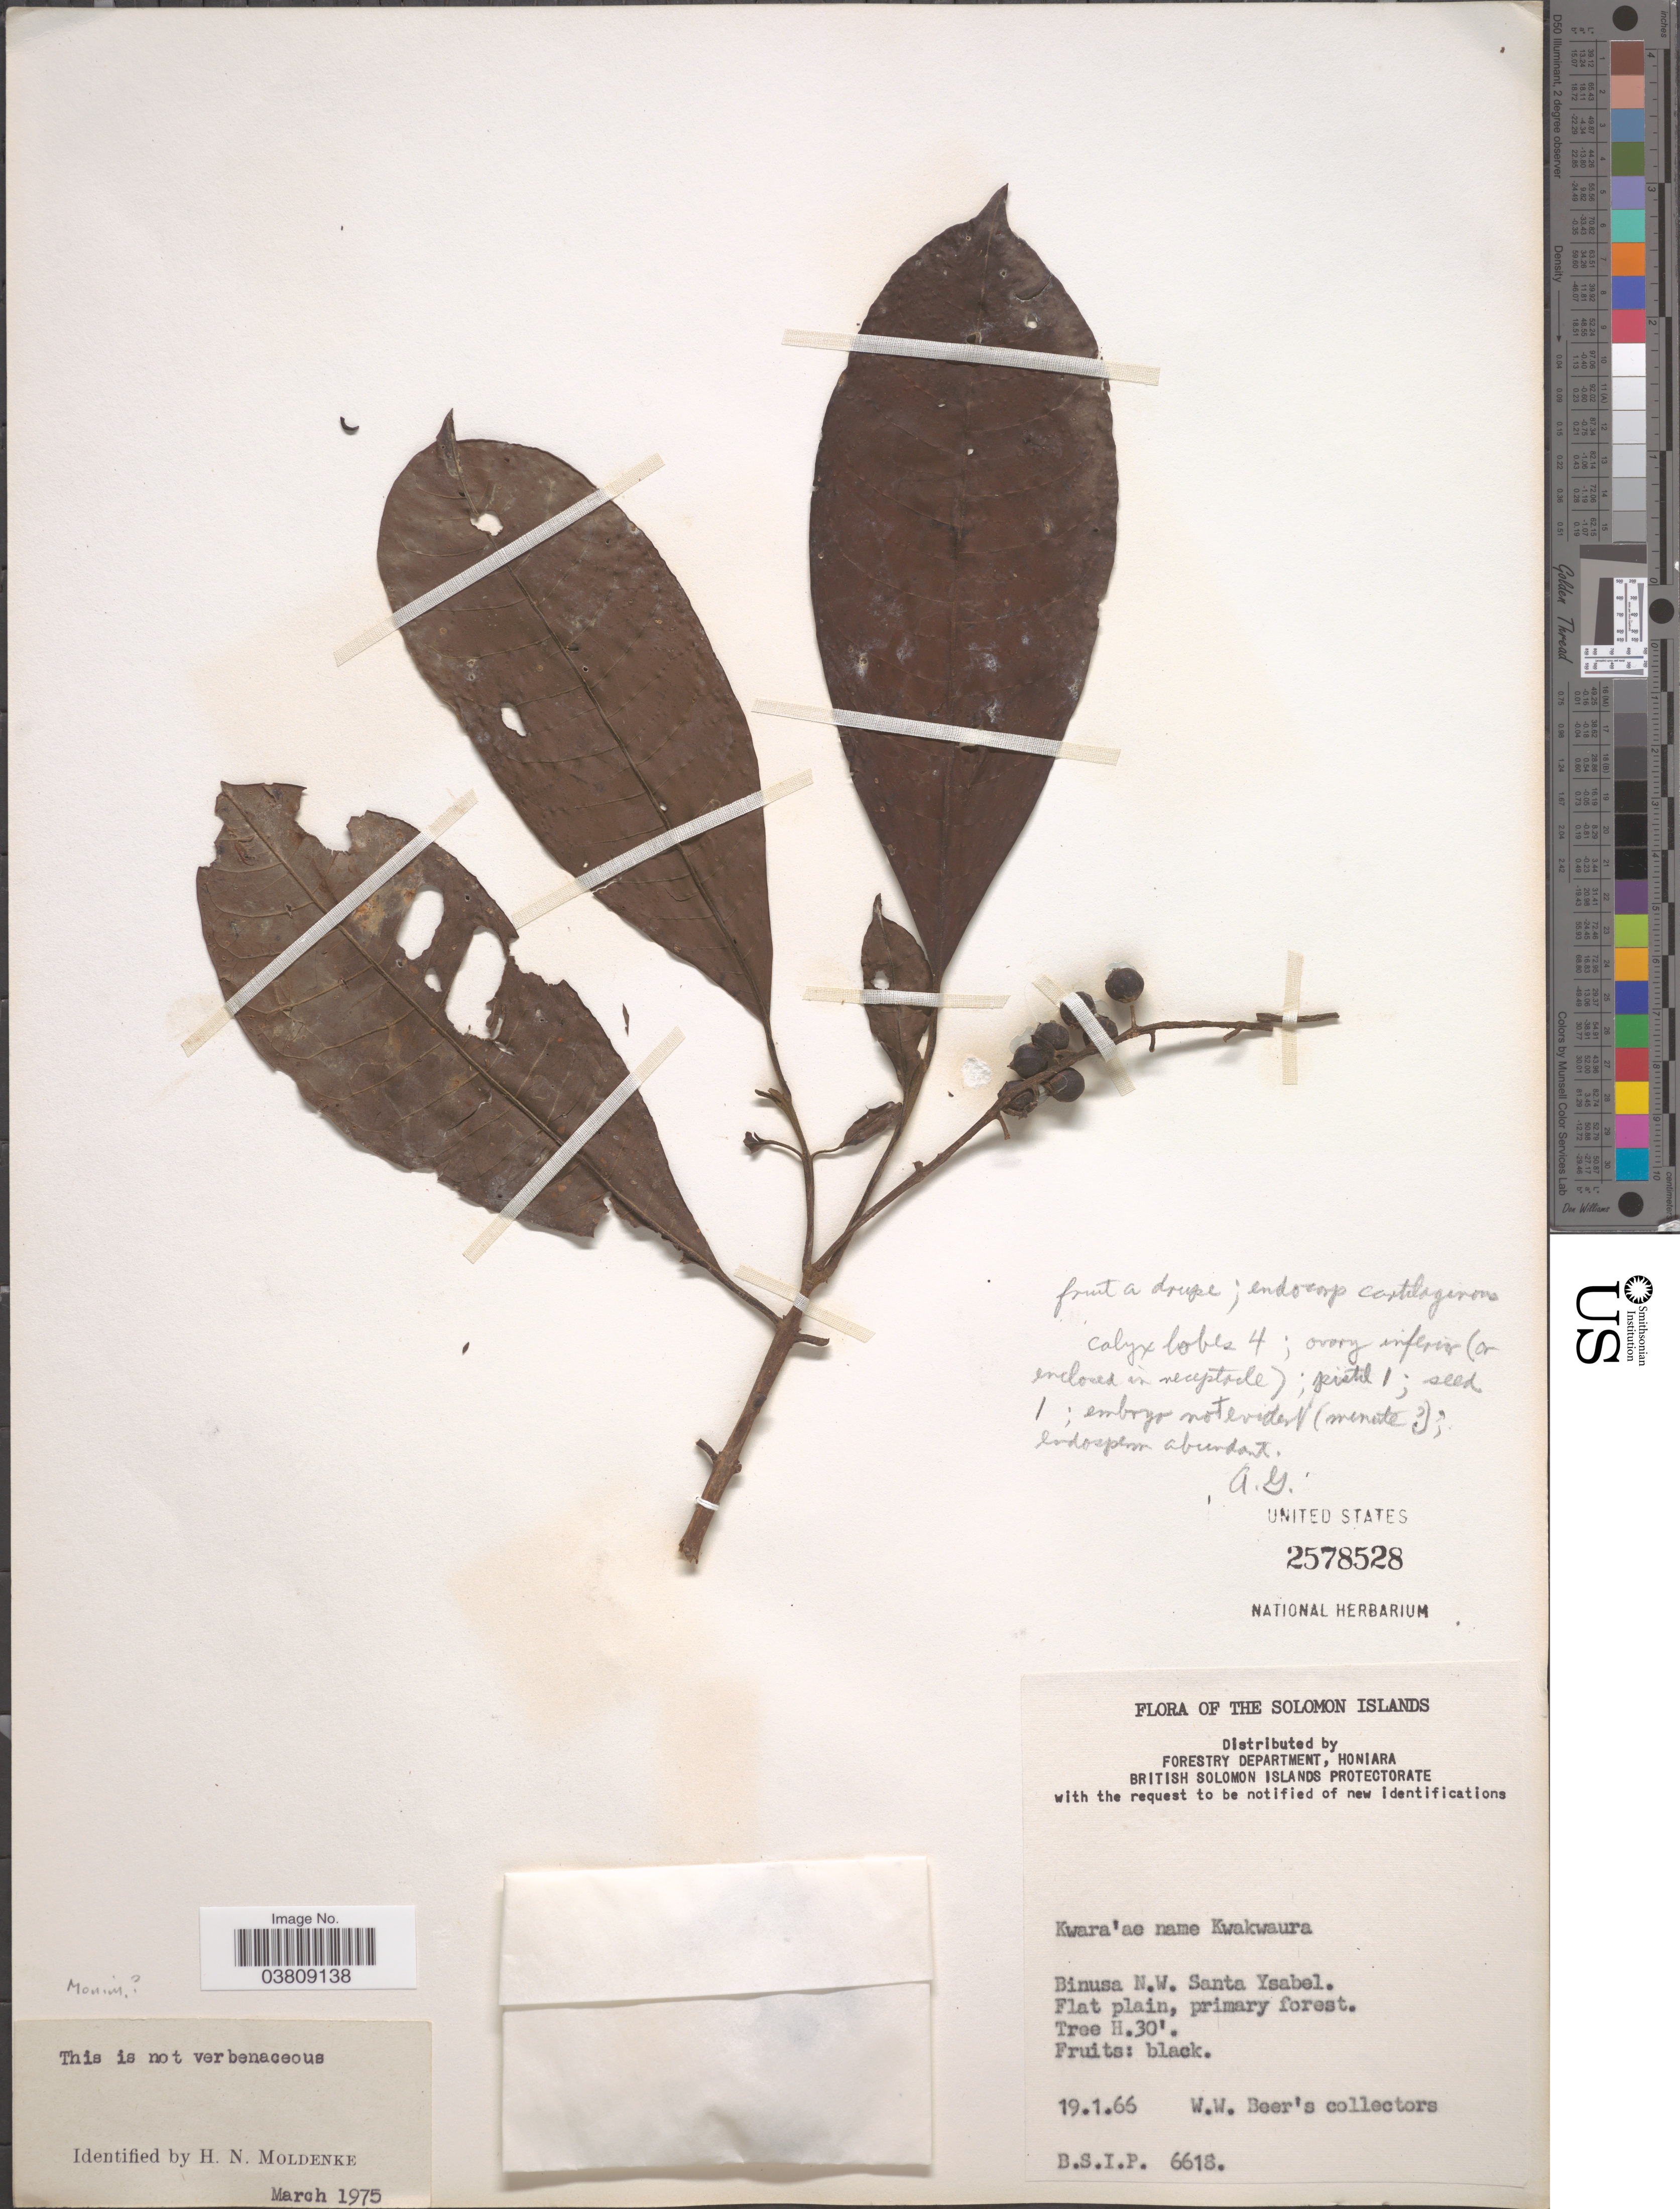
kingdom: Plantae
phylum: Tracheophyta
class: Magnoliopsida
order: Laurales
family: Monimiaceae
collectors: W. W. Beers Collectors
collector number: BSIP6618?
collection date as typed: Transcribed d/m/y: 19/1/66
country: Solomon Islands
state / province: Solomon Islands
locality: Binusa N.W. Santa Ysabel. Flat plain, primary forest.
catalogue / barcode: US 2578528